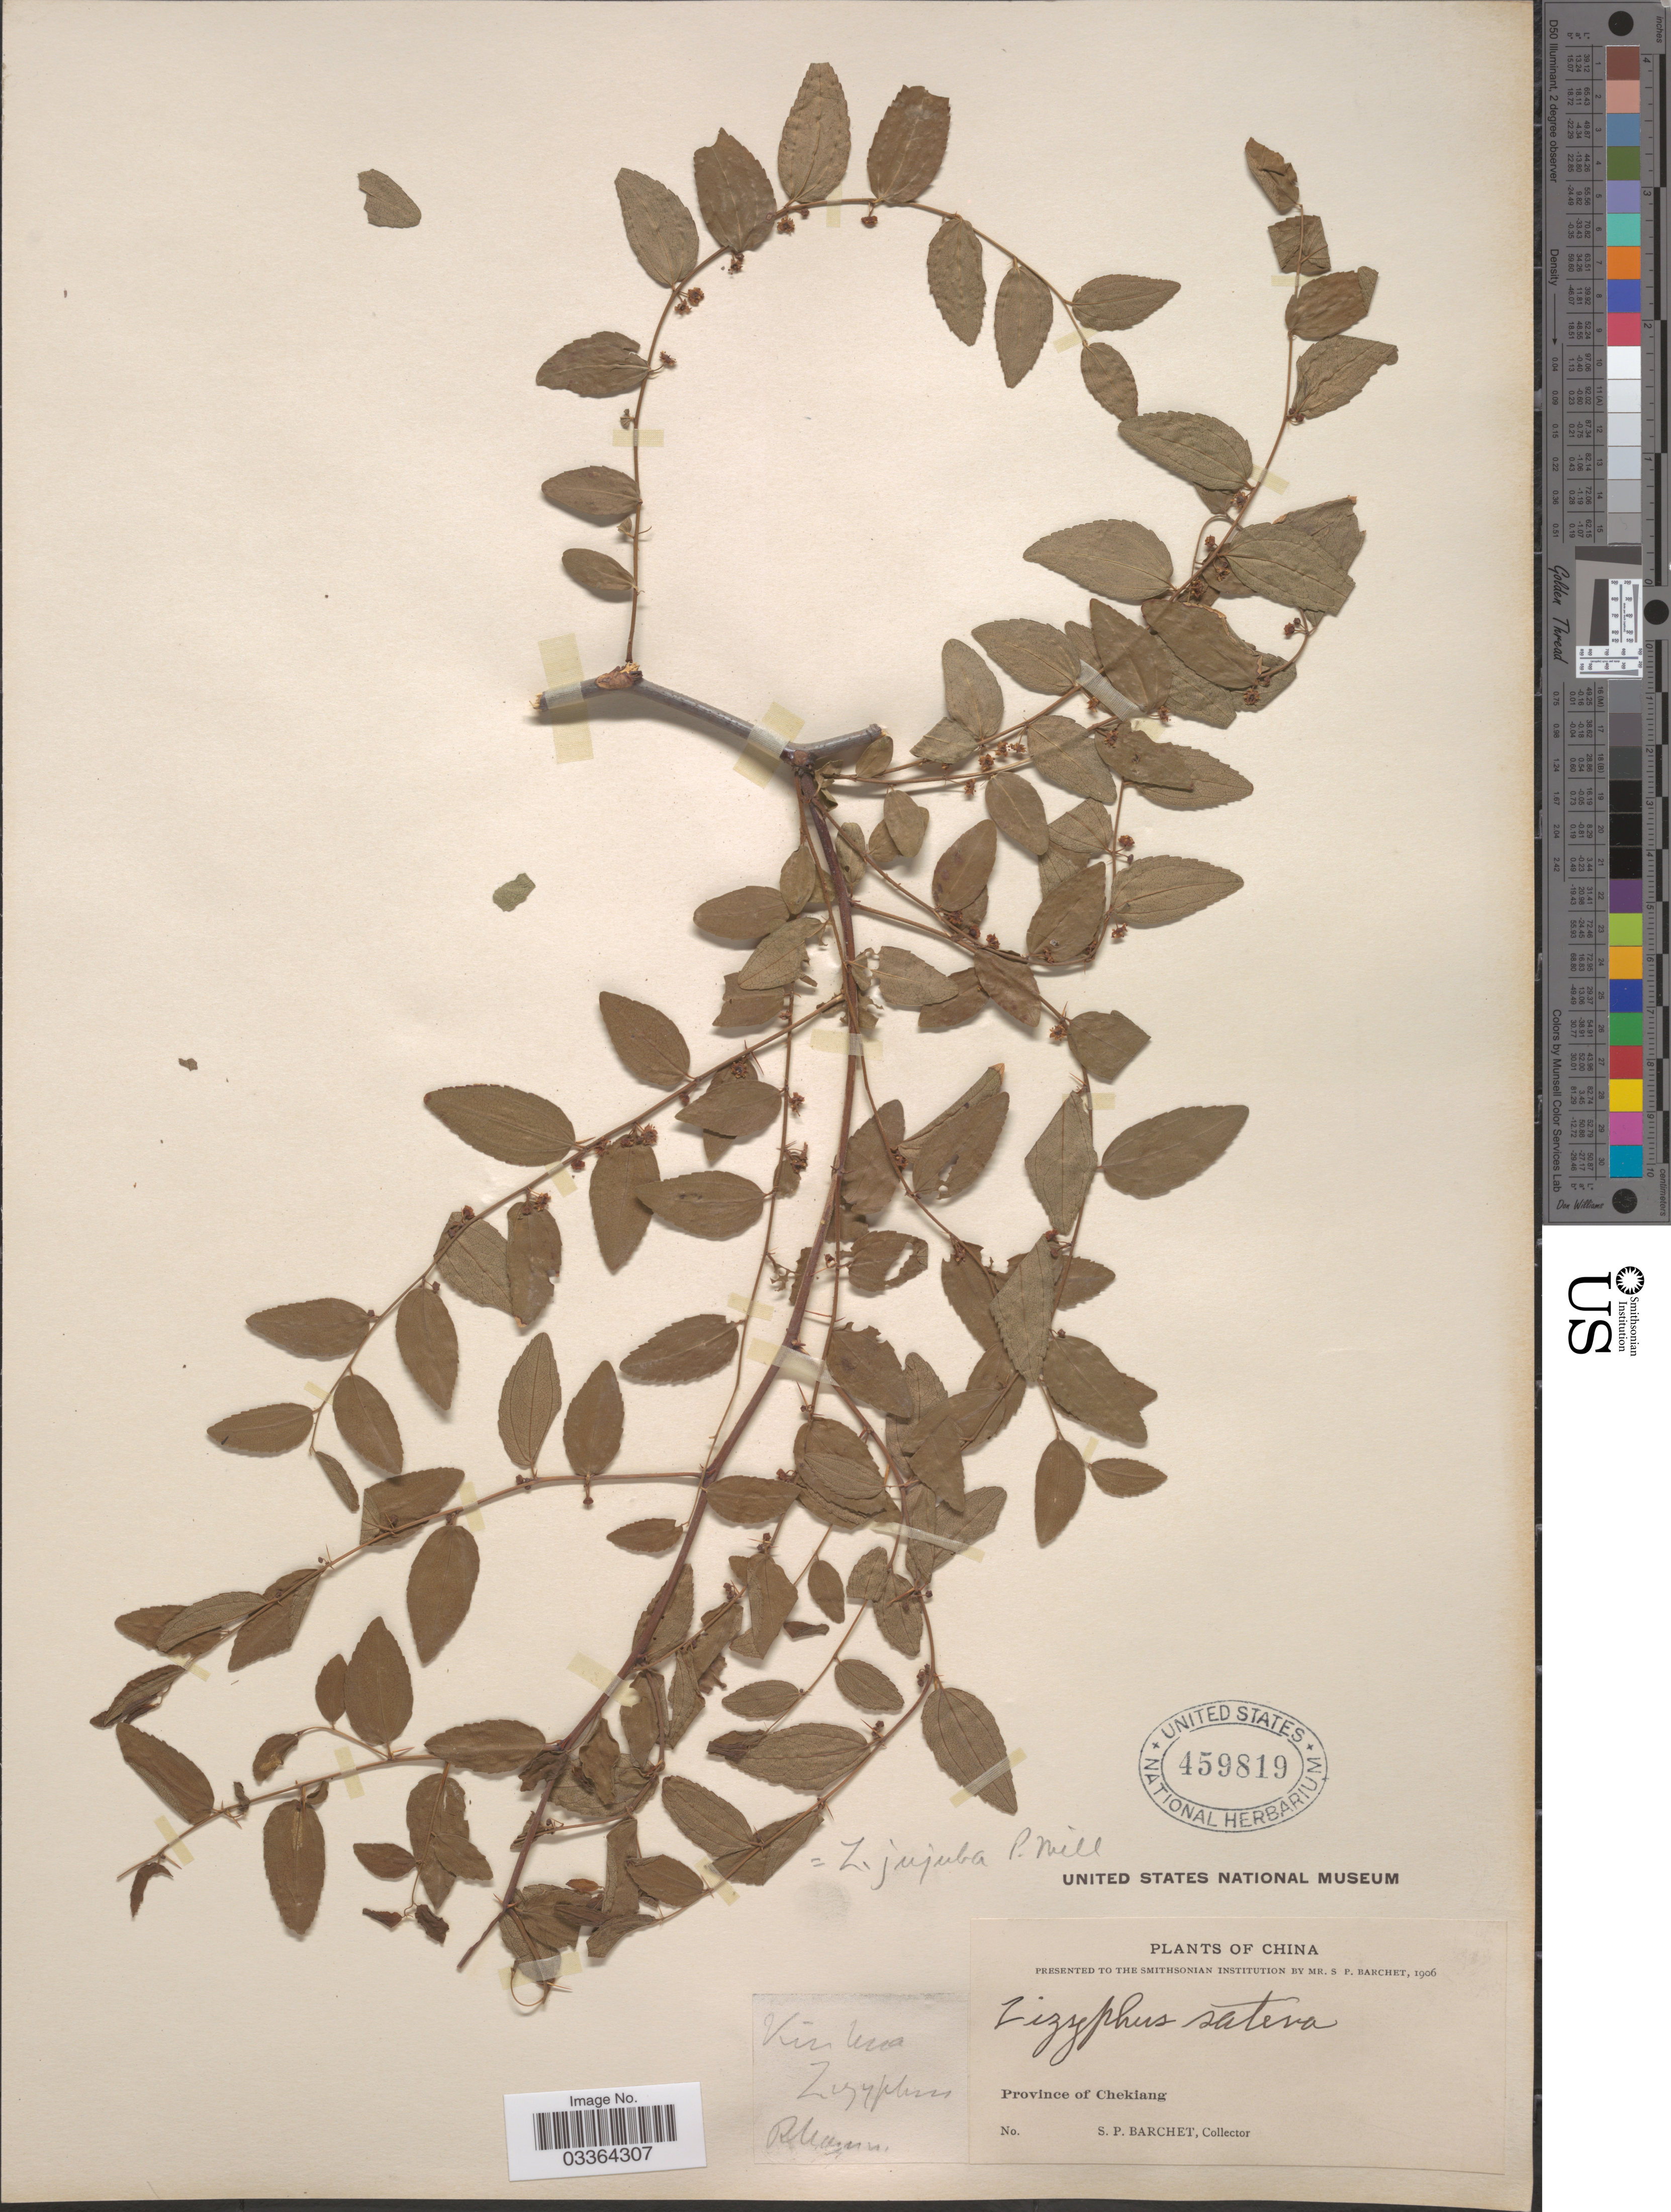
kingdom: Plantae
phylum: Tracheophyta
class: Magnoliopsida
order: Rosales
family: Rhamnaceae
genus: Ziziphus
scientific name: Ziziphus jujuba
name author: Mill.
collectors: S. P. Barchet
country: China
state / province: Zhejiang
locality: Province of Chekiang.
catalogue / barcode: US 459819